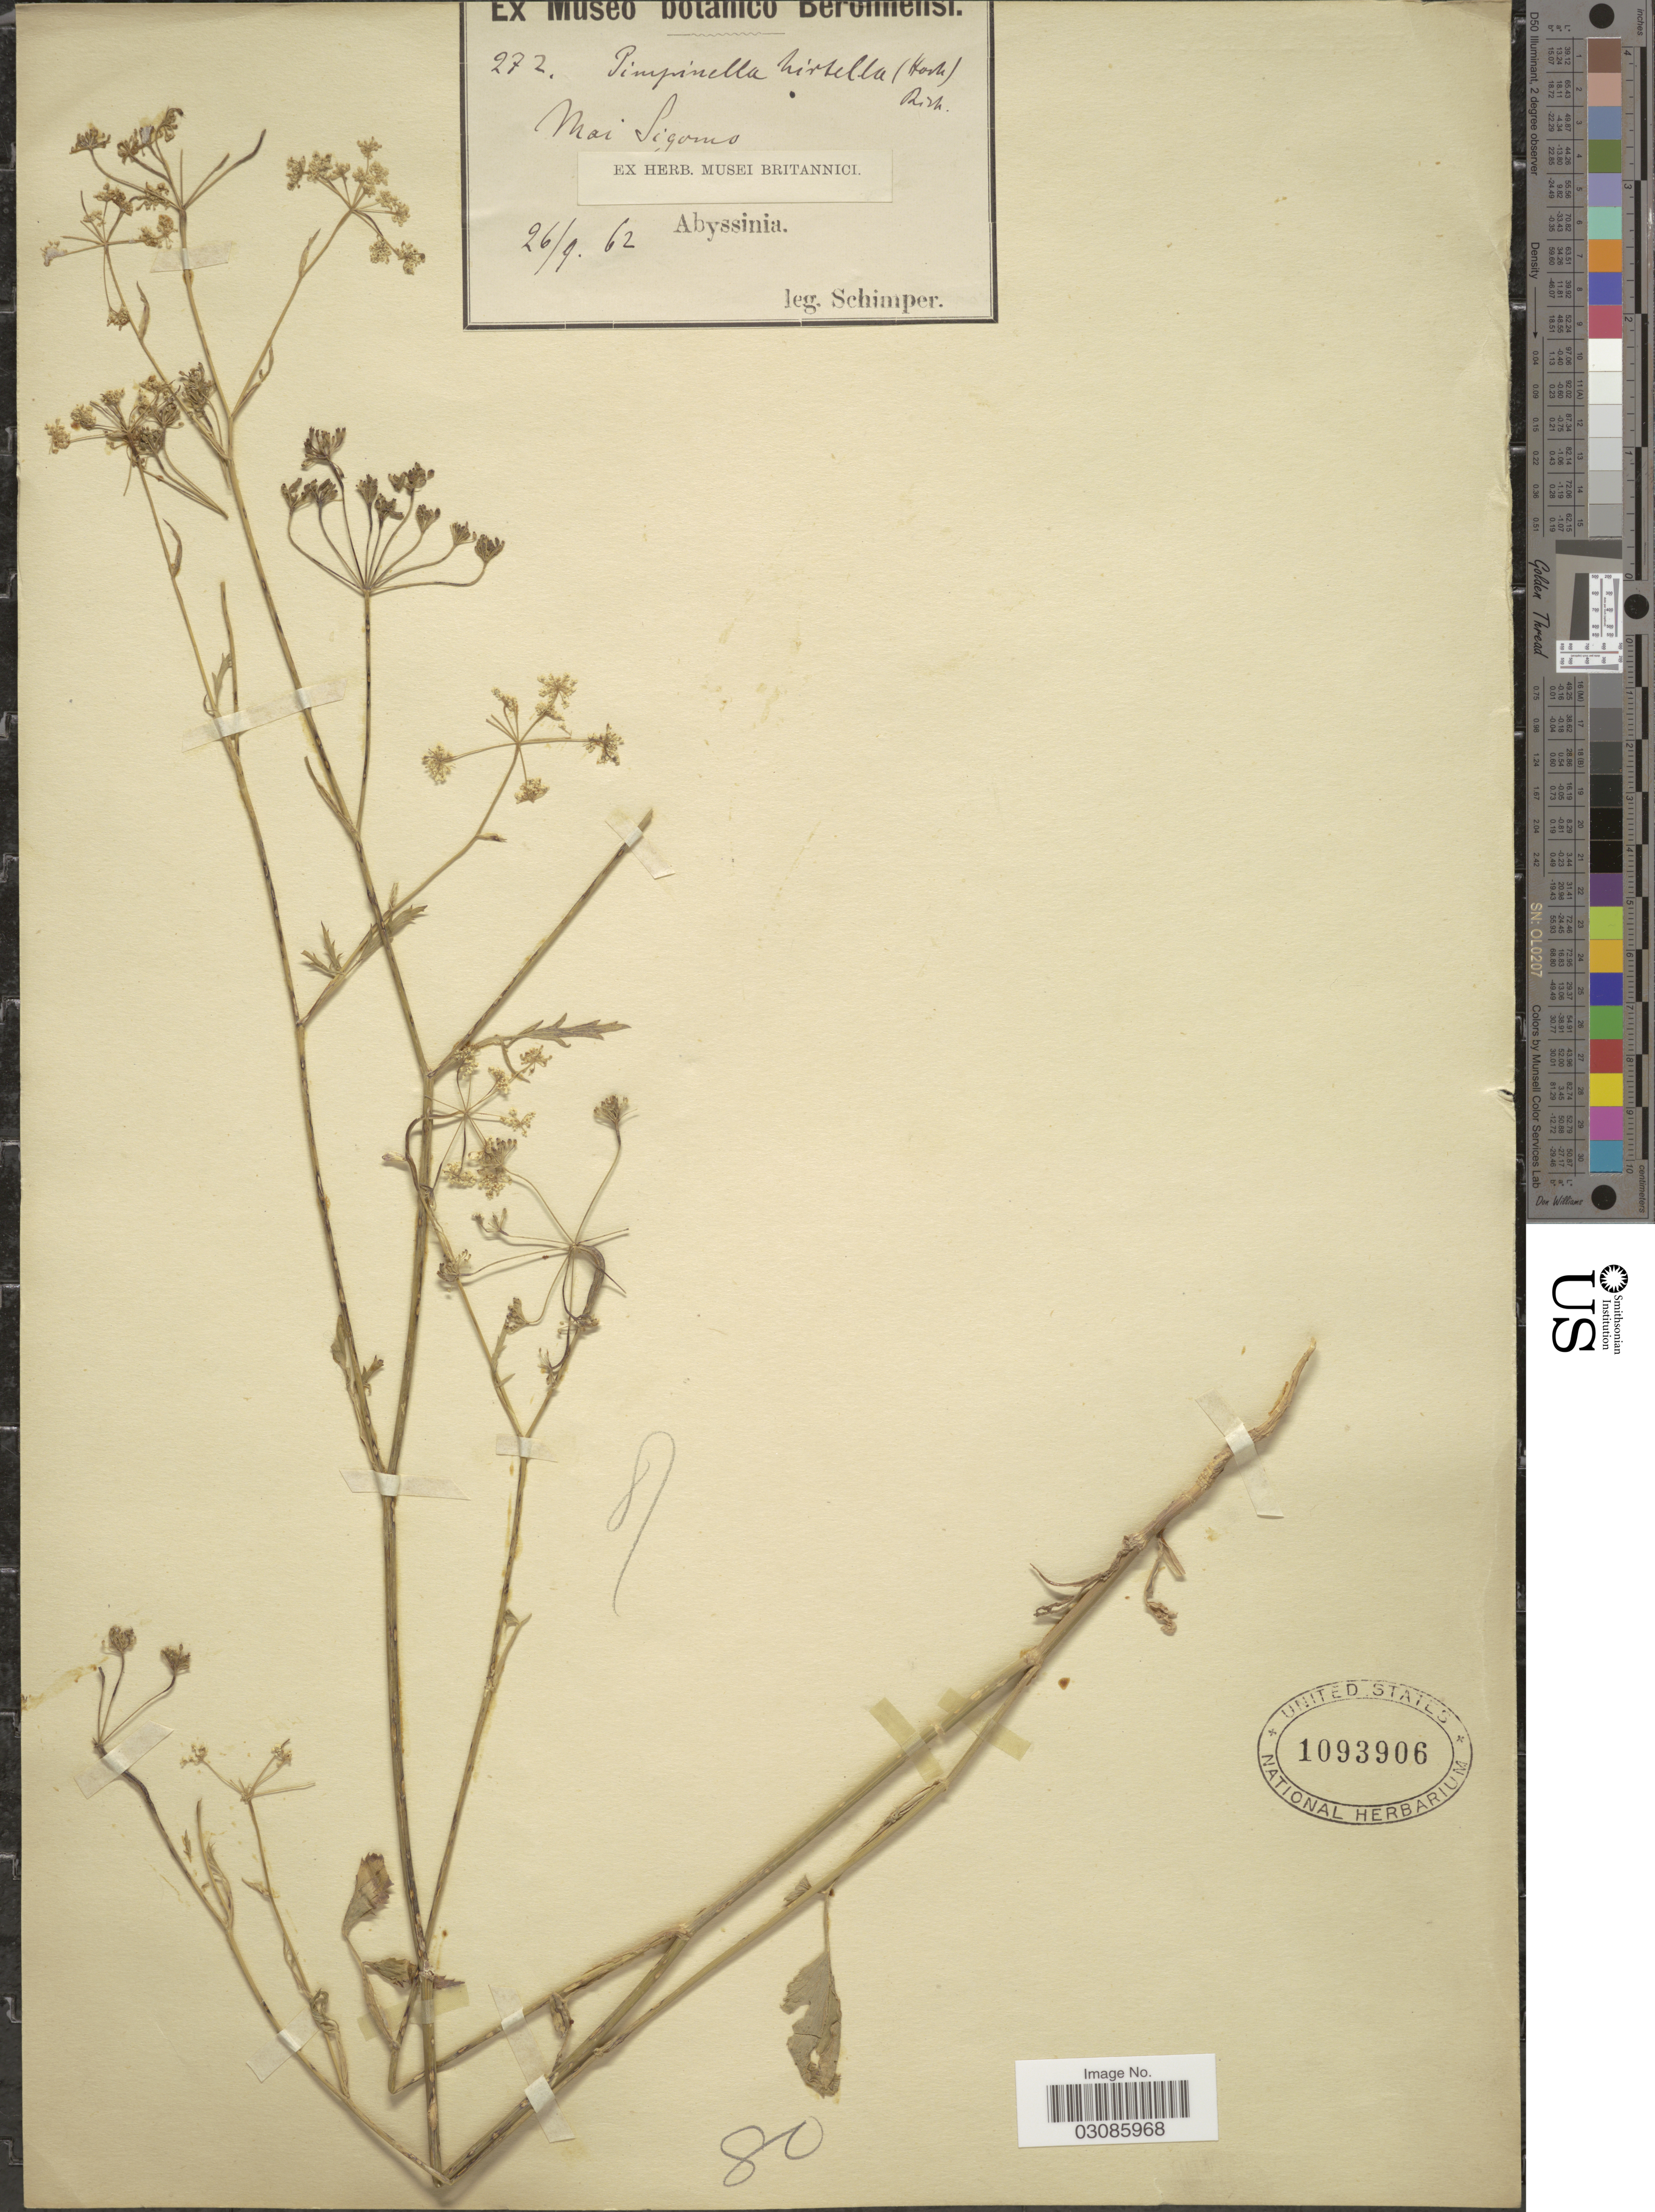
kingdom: Plantae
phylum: Tracheophyta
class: Magnoliopsida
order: Apiales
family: Apiaceae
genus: Pimpinella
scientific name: Pimpinella hirtella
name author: A. Rich.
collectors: -. Schimper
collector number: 272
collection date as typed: Transcribed d/m/y: 26/9/62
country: Eritrea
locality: Mai Sigomo. [interpreted] Abyssinia.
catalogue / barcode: US 1093906